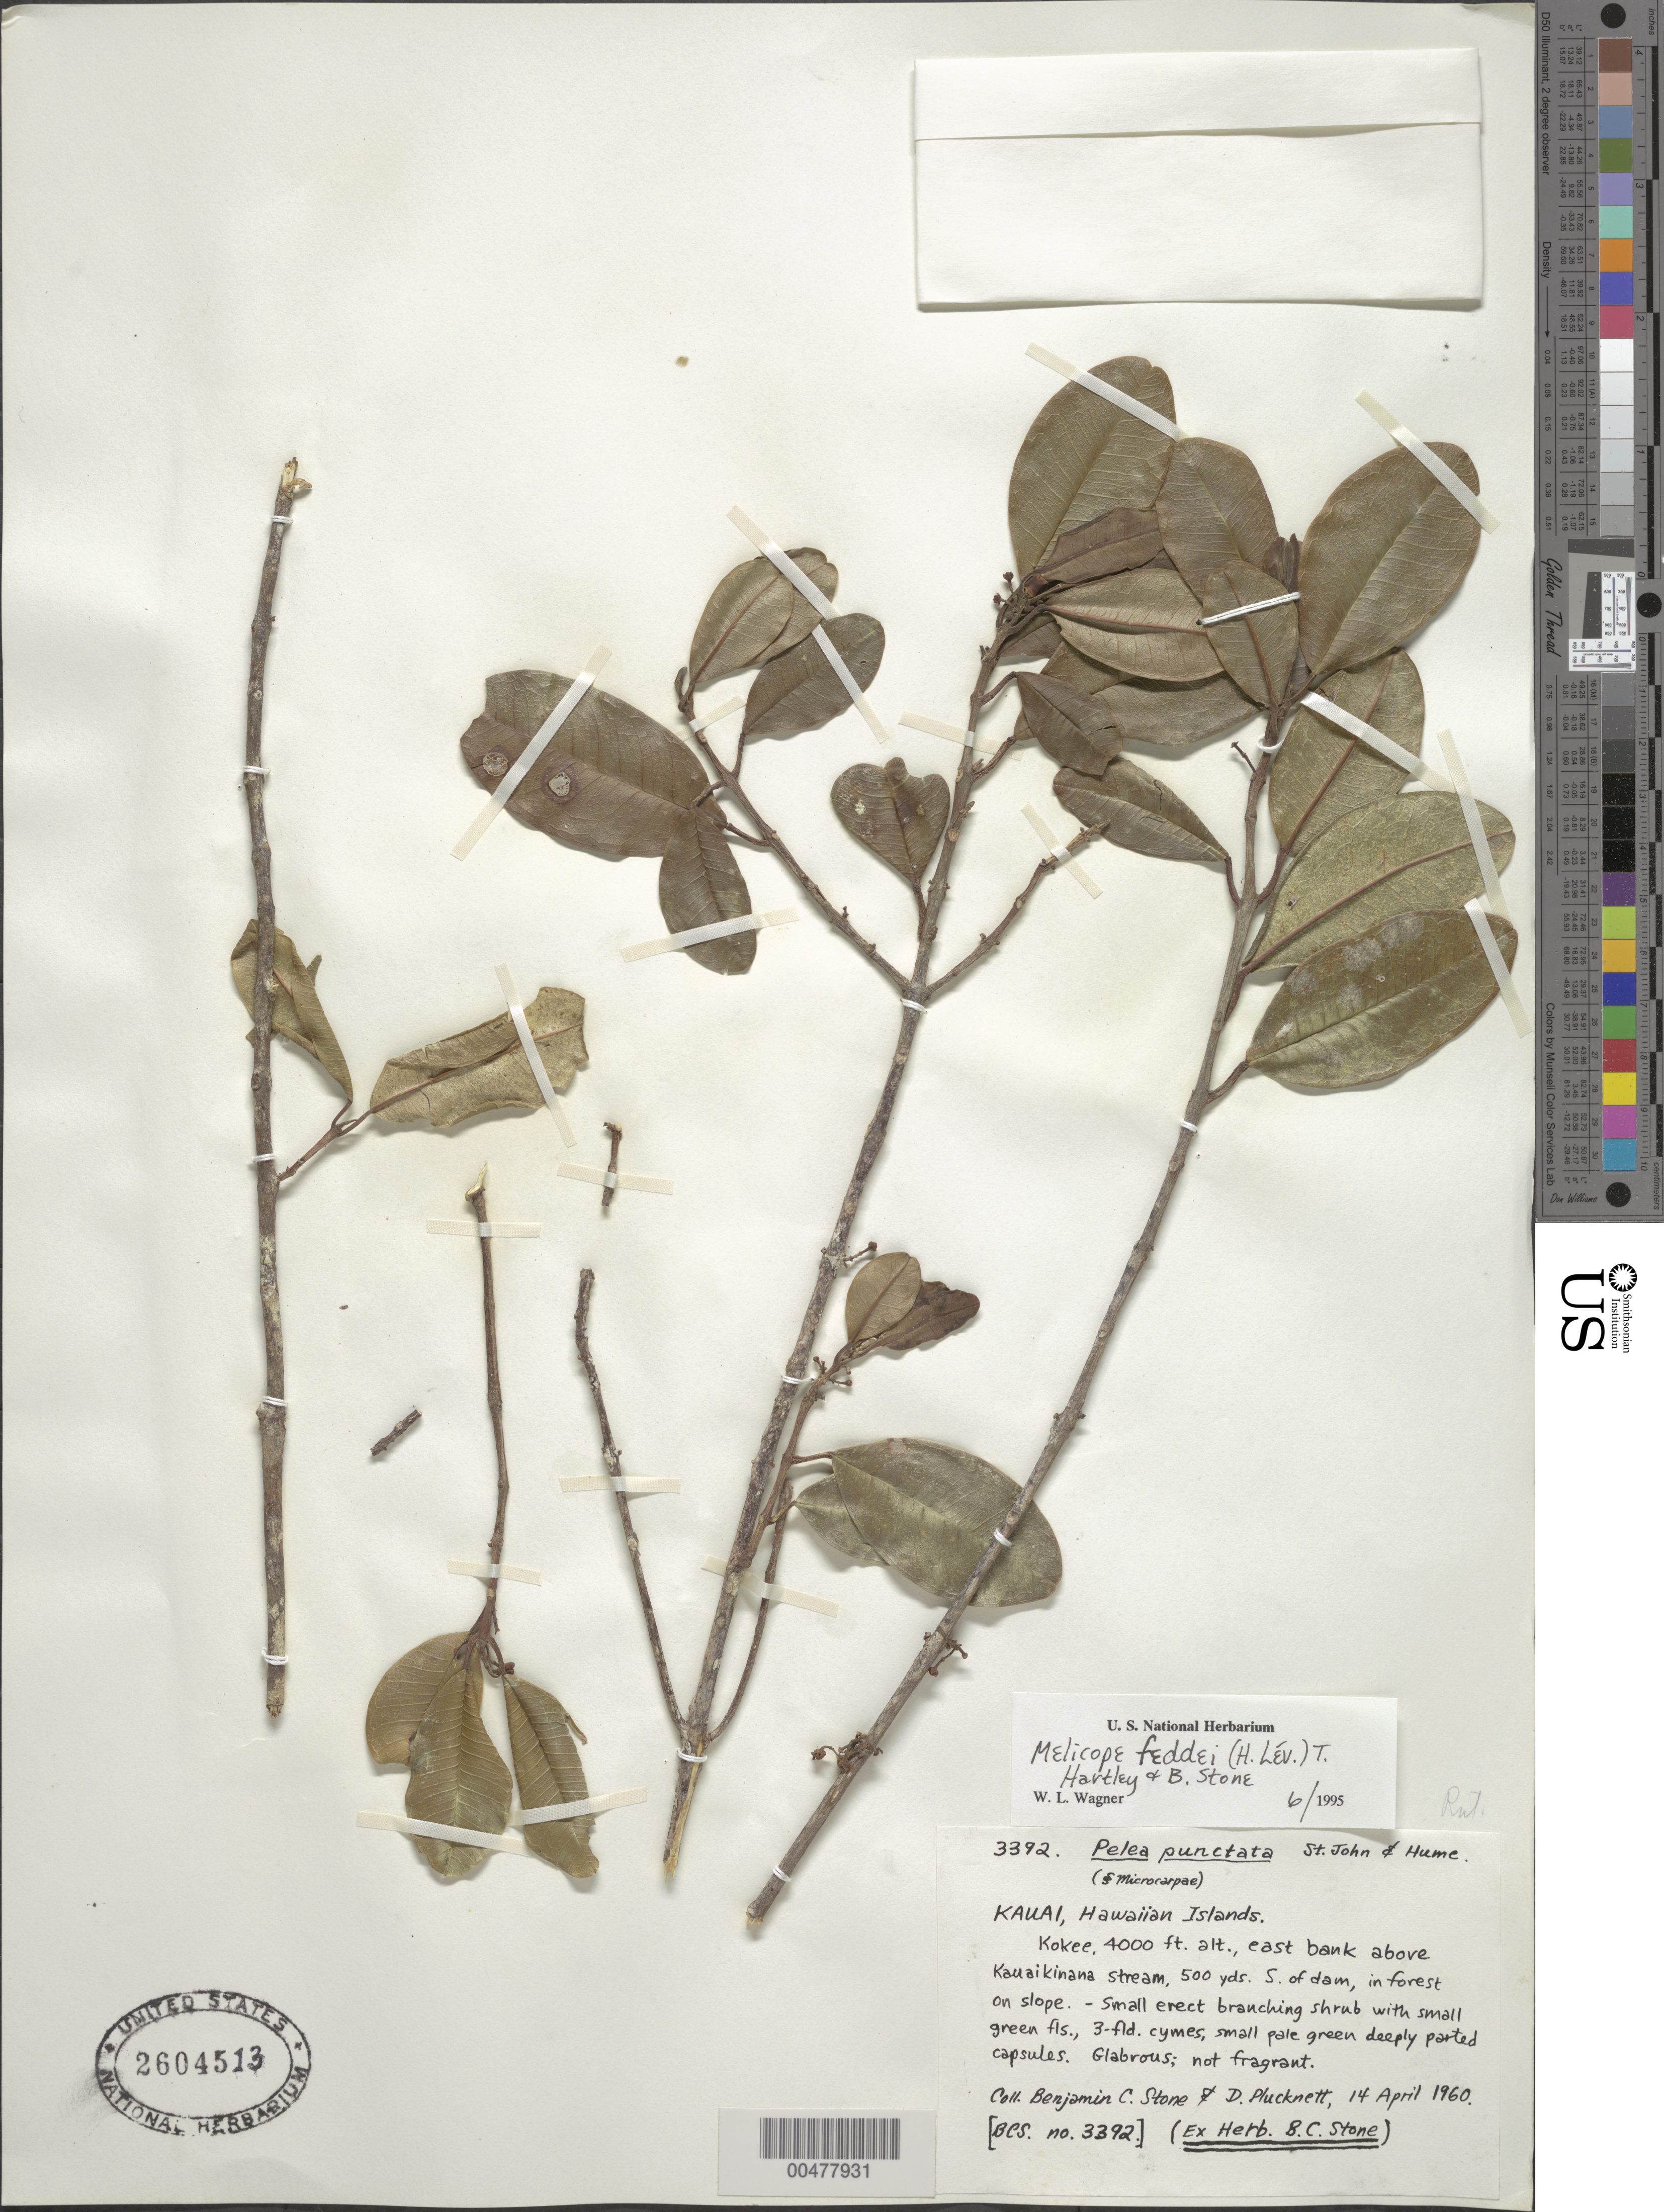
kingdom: Plantae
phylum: Tracheophyta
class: Magnoliopsida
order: Sapindales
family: Rutaceae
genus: Melicope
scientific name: Melicope feddei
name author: (H. Lév.) T.G. Hartley & B.C. Stone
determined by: Wagner, W. L., (BOT), Smithsonian Institution - National Museum of Natural History (UNITED STATES)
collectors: B. C. Stone & D. Plucknett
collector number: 3392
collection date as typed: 14 Apr 1960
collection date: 1960-04-14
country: United States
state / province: Hawaii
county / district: Kauai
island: Kaua'i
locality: Kokee, E bank above Kauaikinana Stream, 500 yds S of dam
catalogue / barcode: US 2604513